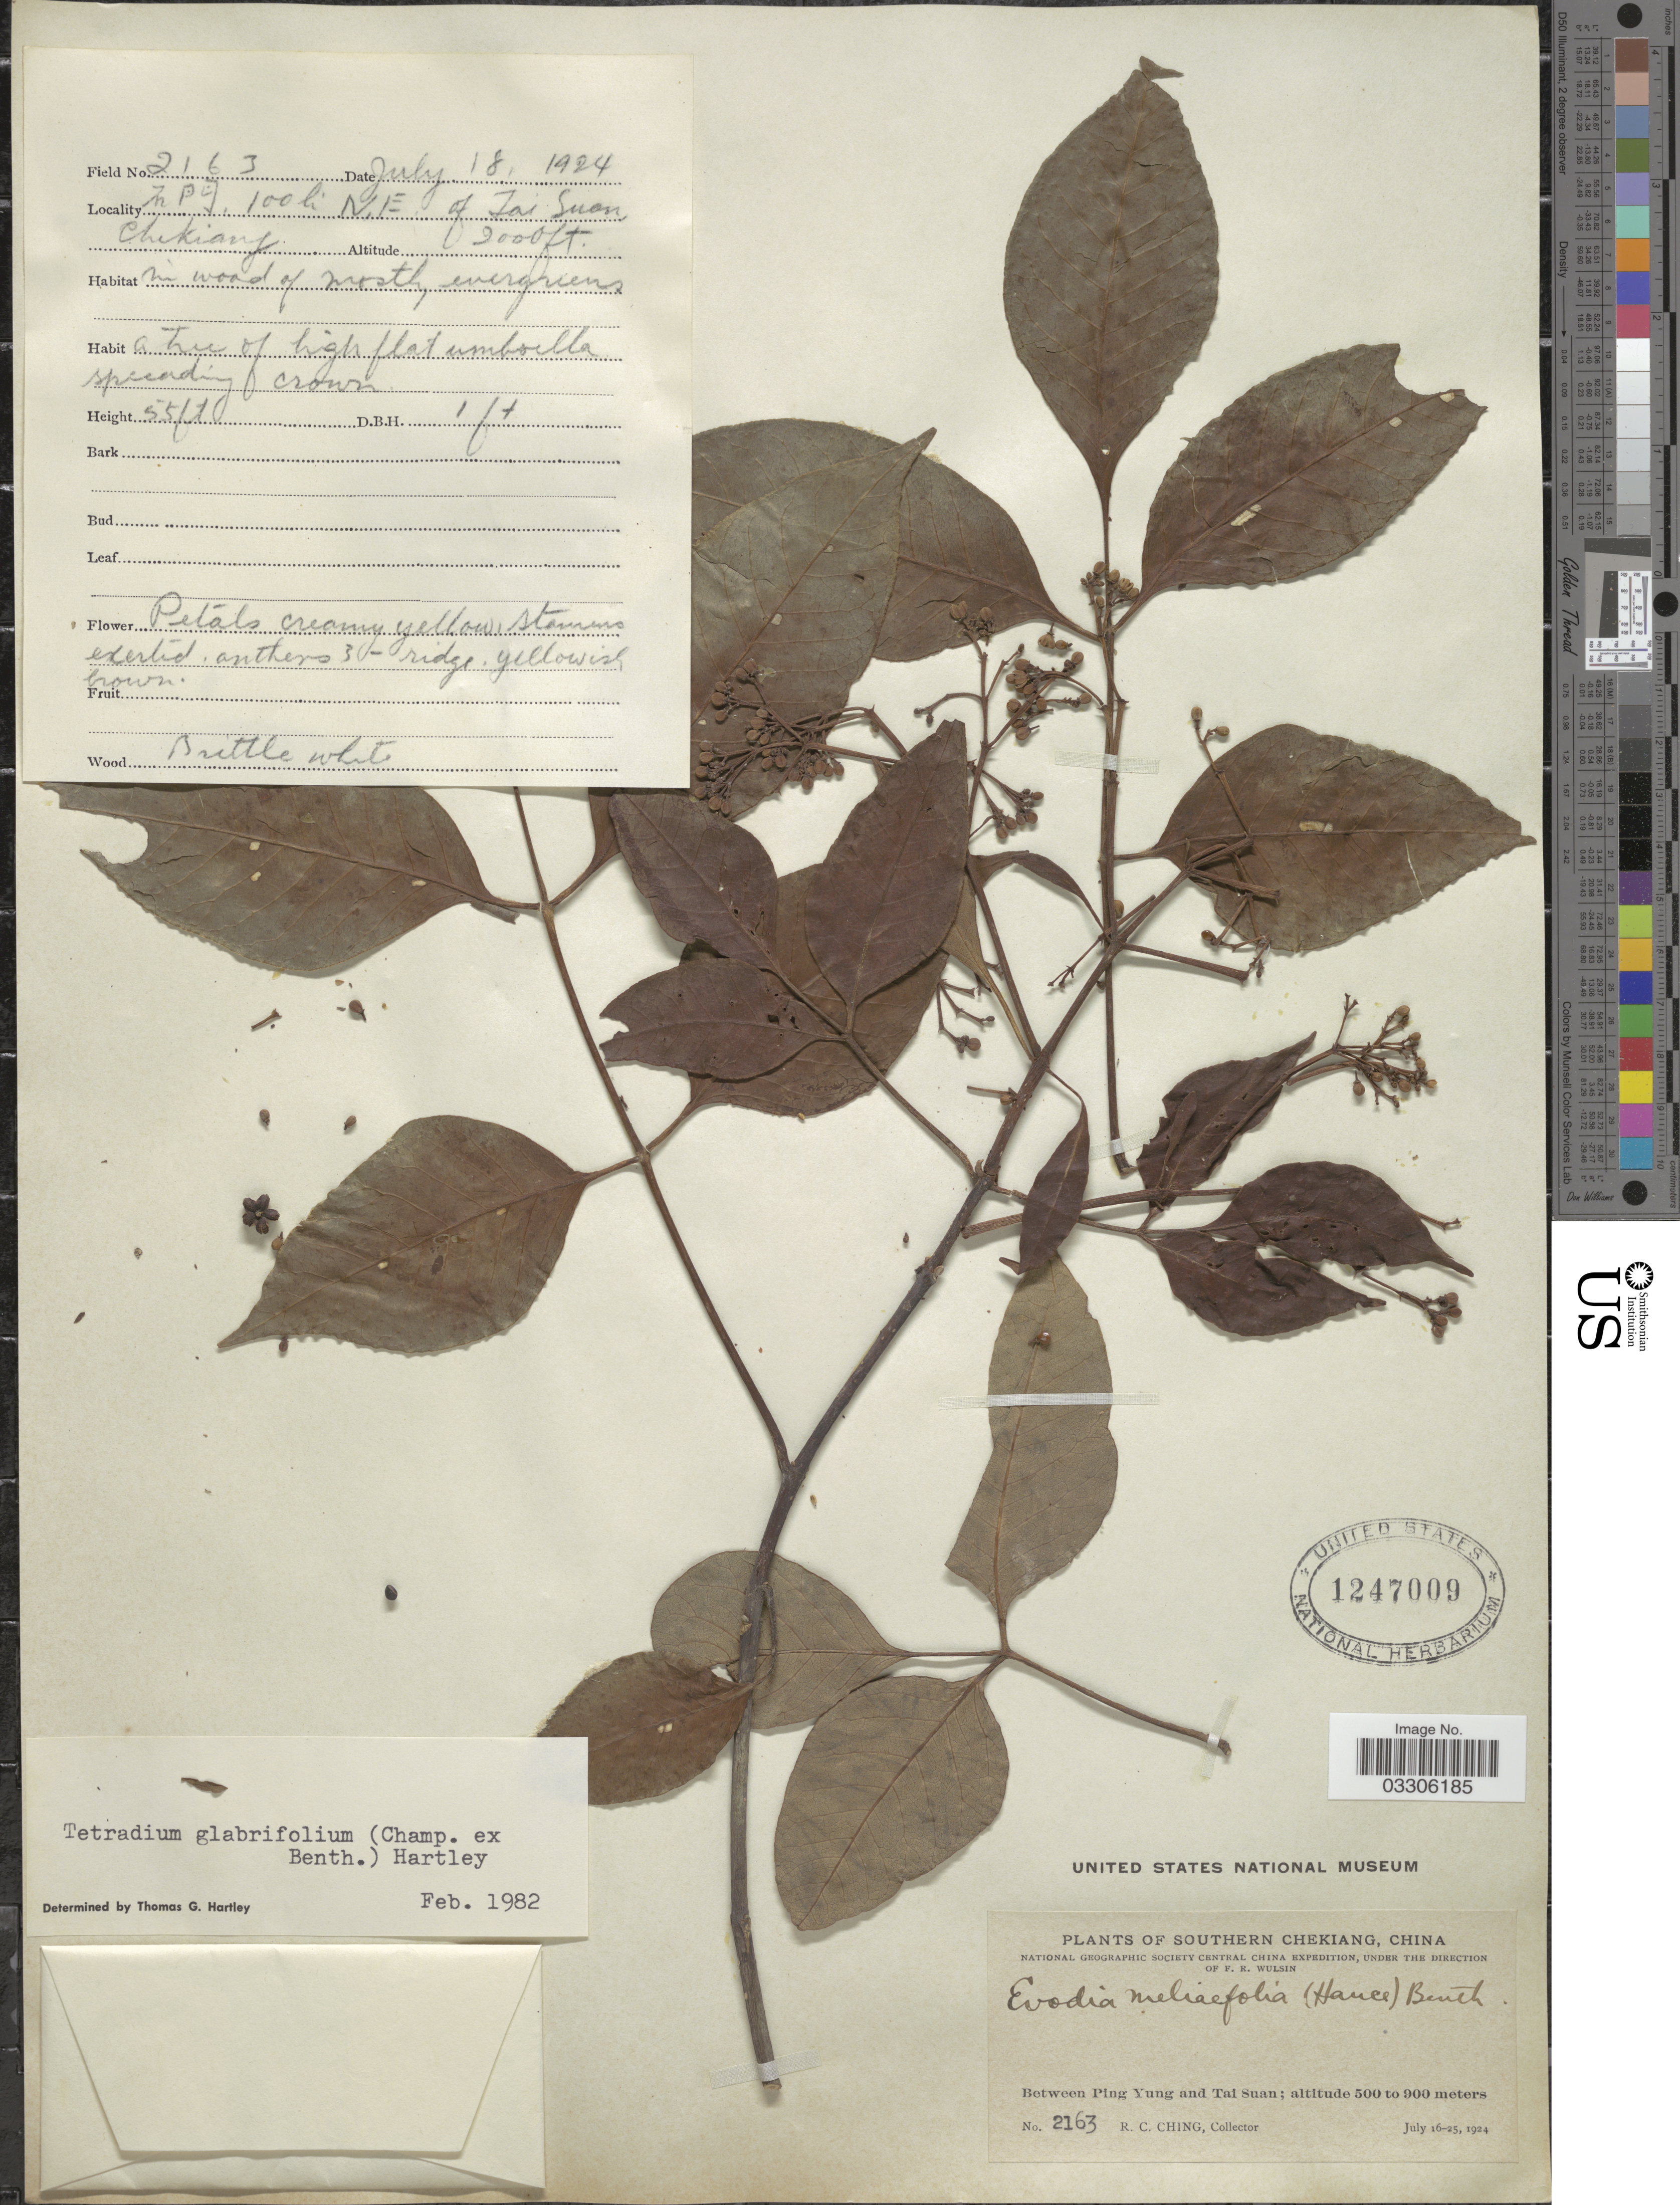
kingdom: Plantae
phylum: Tracheophyta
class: Magnoliopsida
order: Sapindales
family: Rutaceae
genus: Tetradium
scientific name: Tetradium glabrifolium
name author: (Champ. ex Benth.) T.G. Hartley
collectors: R. C. Ching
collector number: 2163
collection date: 1924-07-18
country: China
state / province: Zhejiang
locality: Southern Chekiang. Between Ping Yung and Tai Suan. X, 100 li N. E. of Tai Suan.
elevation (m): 610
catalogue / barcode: US 1247009